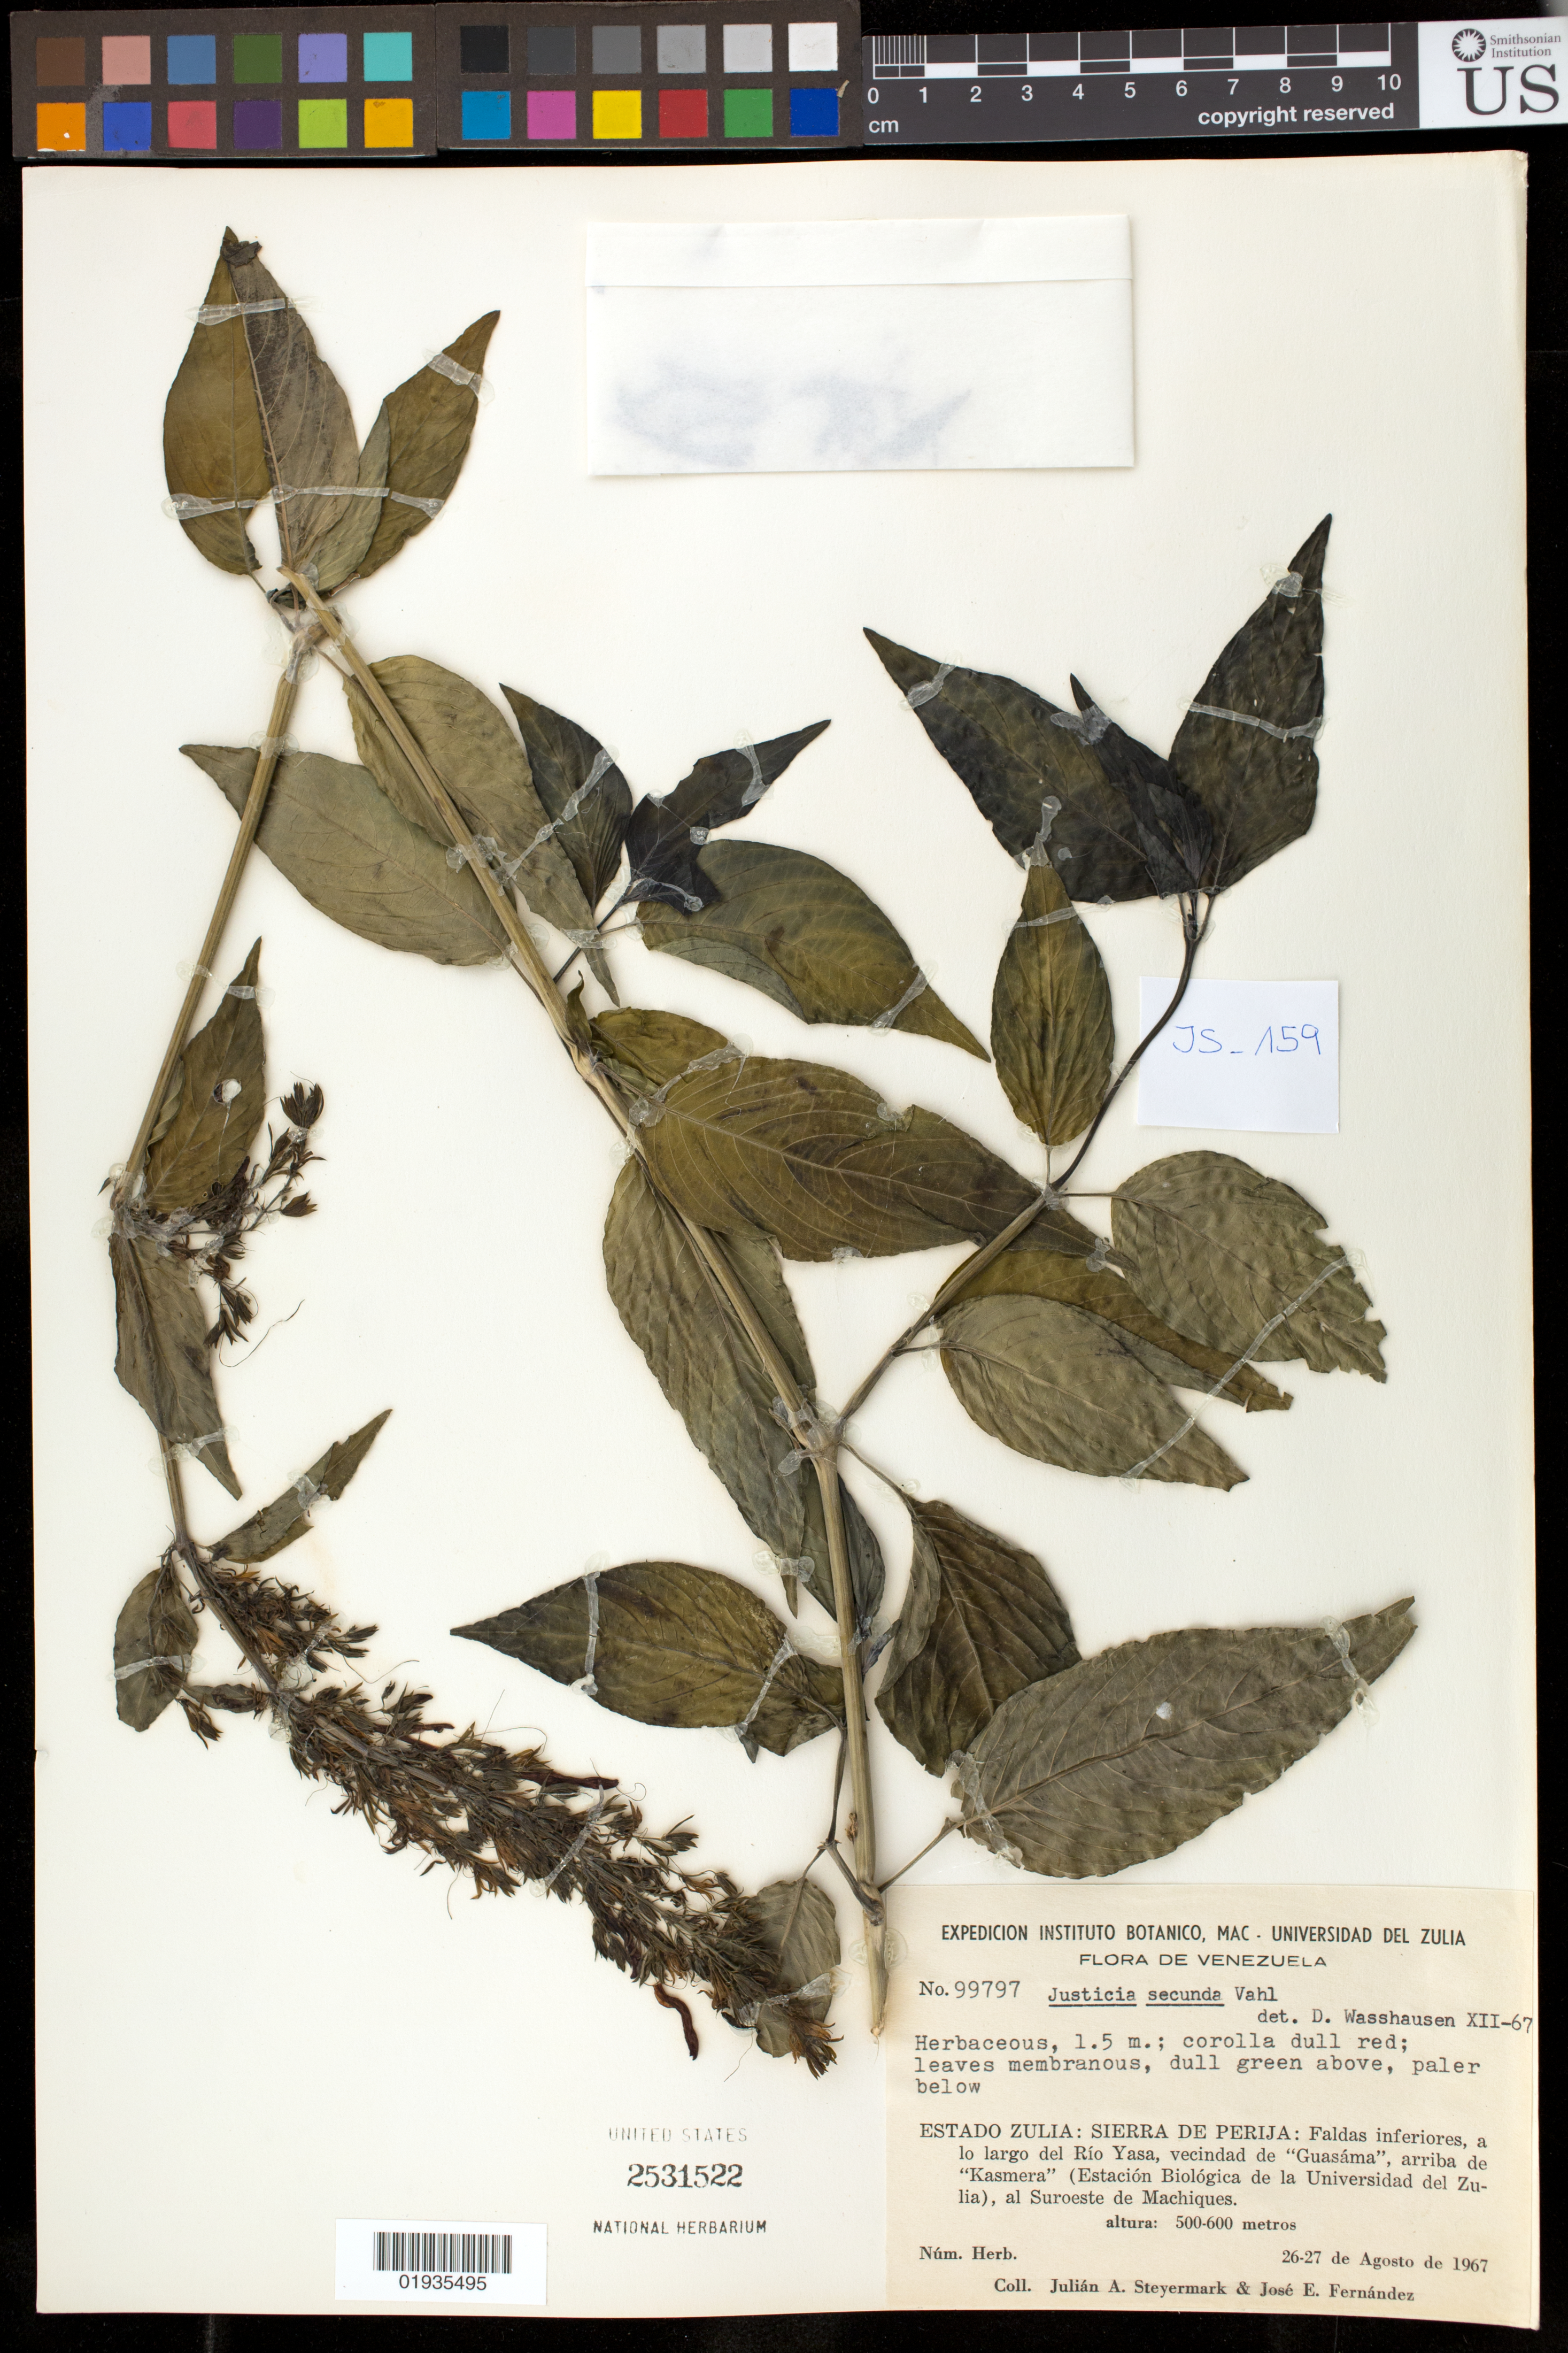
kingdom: Plantae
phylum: Tracheophyta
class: Magnoliopsida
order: Lamiales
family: Acanthaceae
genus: Justicia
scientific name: Justicia secunda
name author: Vahl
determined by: Wasshausen, Dieter C., (BOT), Smithsonian Institution - National Museum of Natural History (UNITED STATES)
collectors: J. Steyermark & J. Fernández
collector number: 99797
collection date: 1967-08-26/1967-08-27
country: Venezuela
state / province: Zulia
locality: Sierra de Perija: Faldas inferiores, a lo largo del Rio Yasa, Vecindad de "Guasáma", arriba de "Kasmera" (Estación Biológica de la Universidad de Zulia), al Suroeste de Machiques.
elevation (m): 500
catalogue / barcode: US 2531522